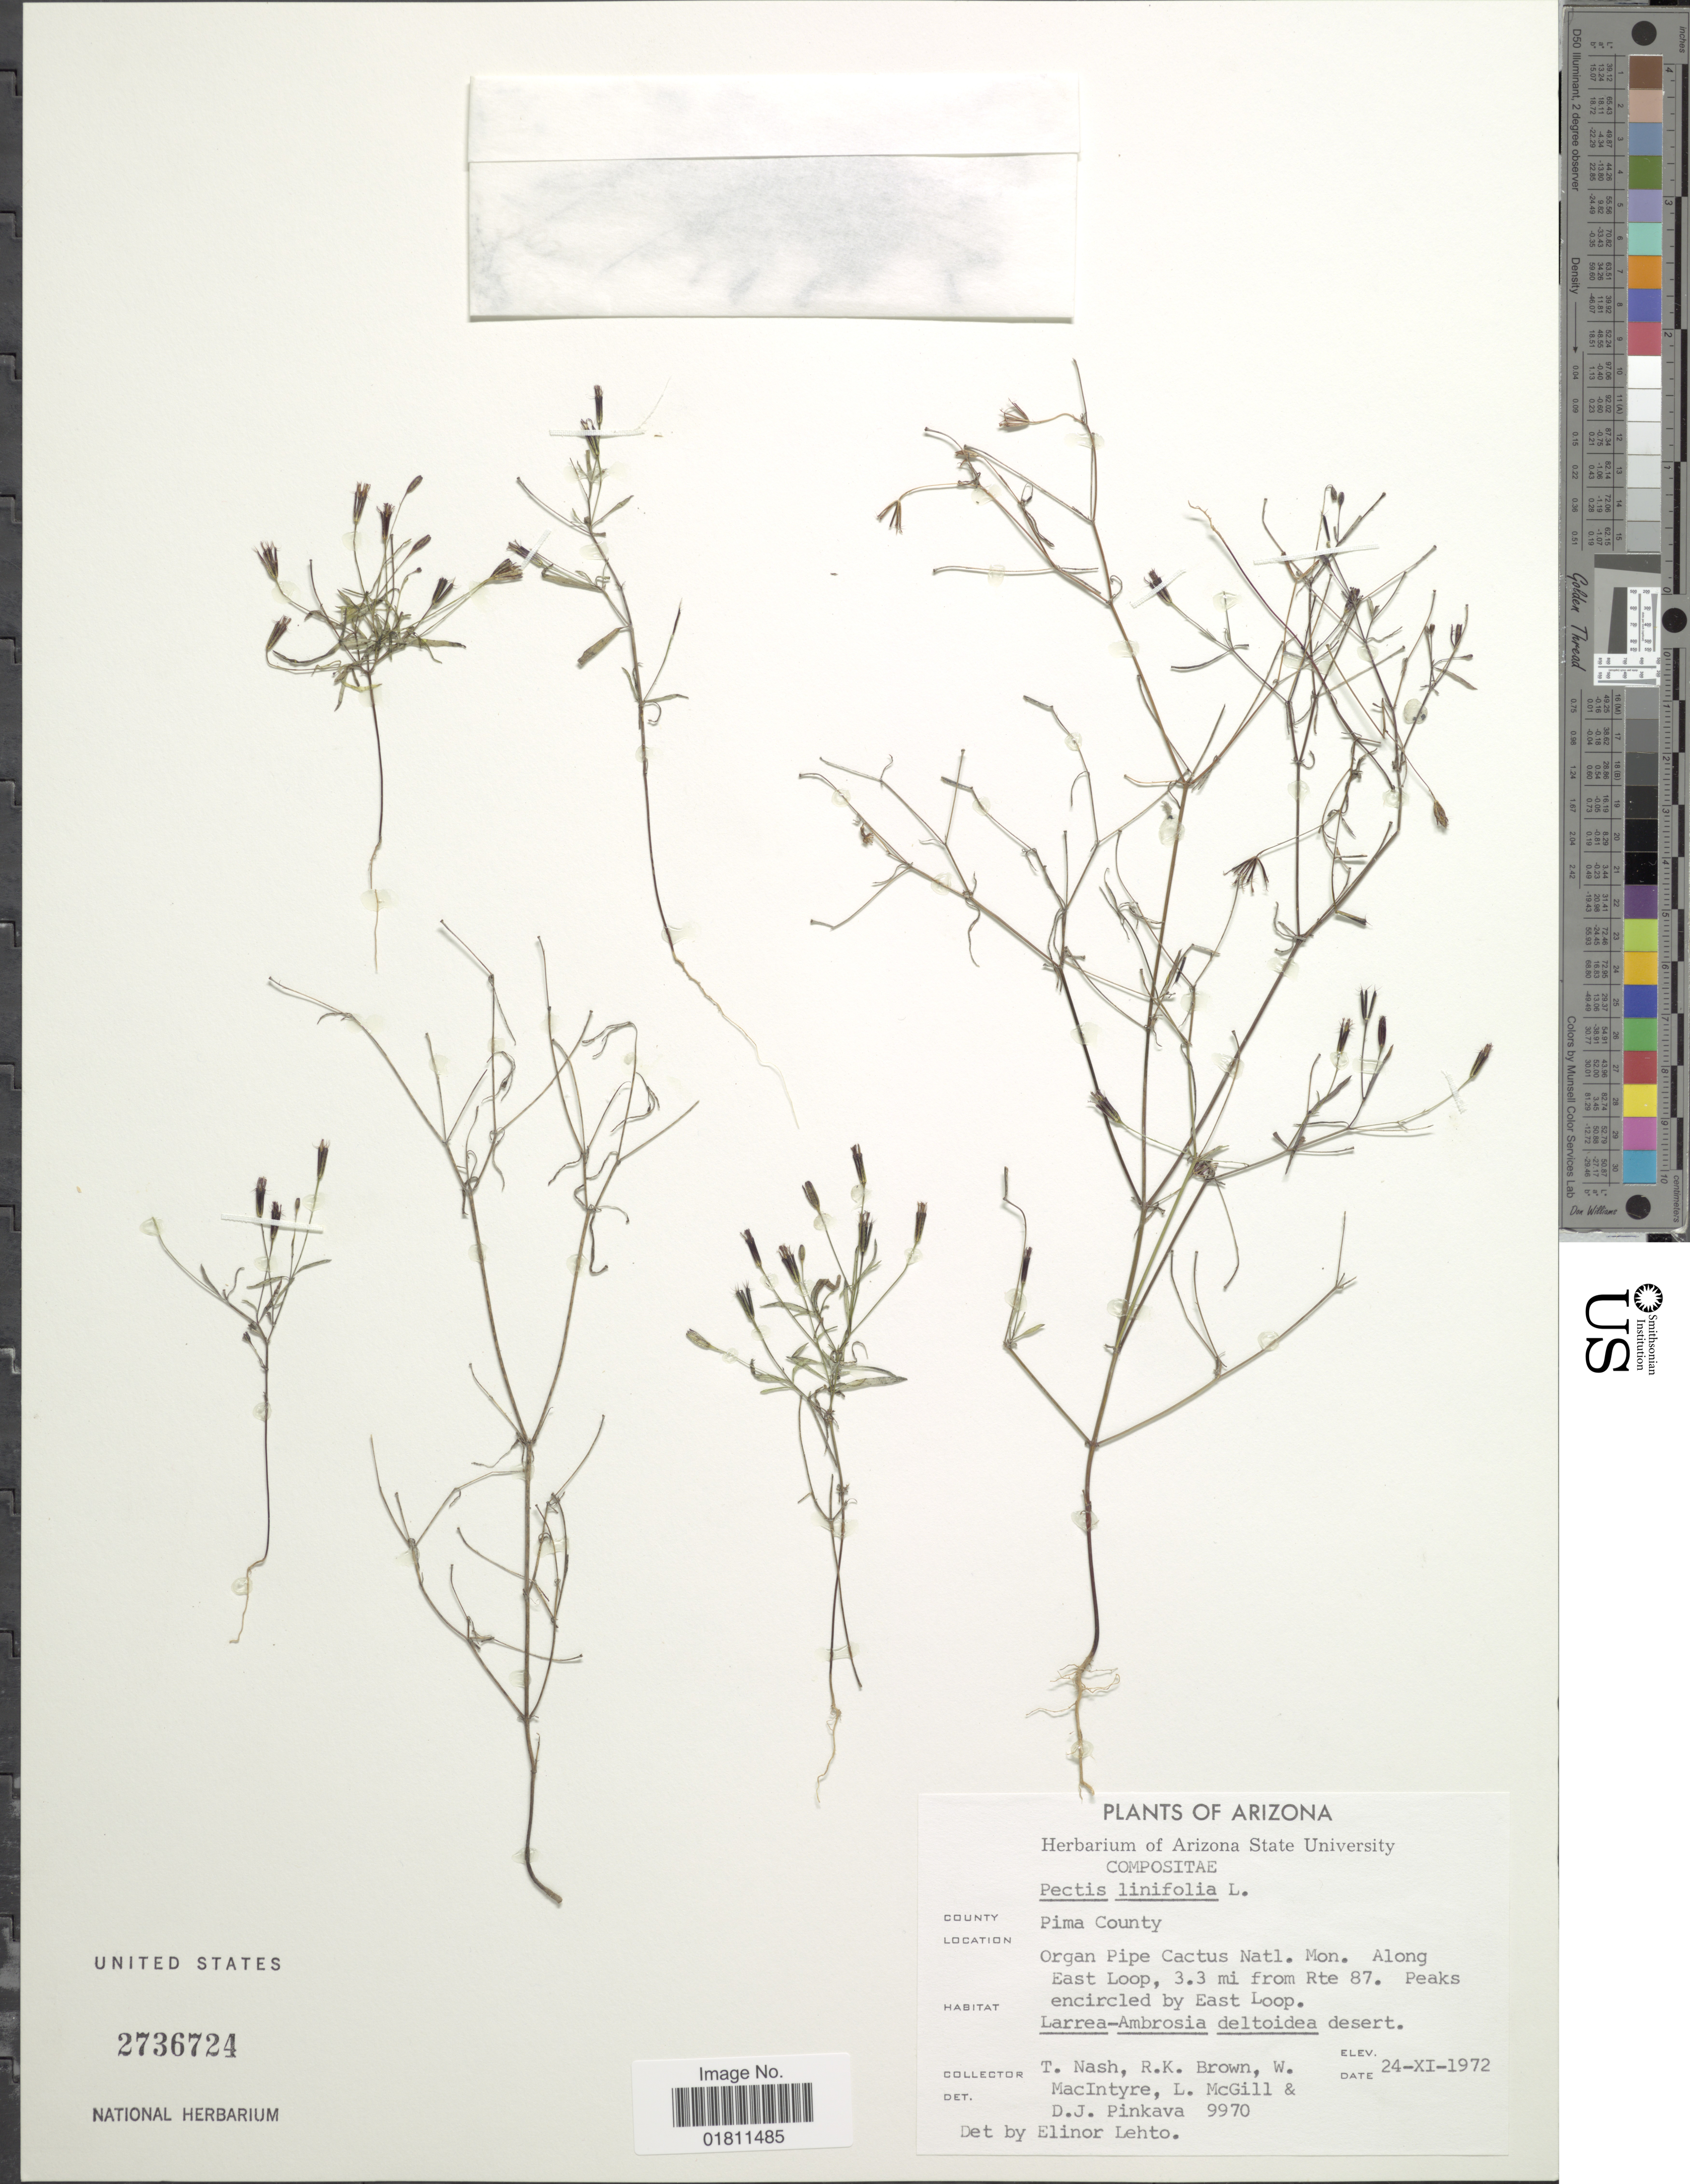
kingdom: Plantae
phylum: Tracheophyta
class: Magnoliopsida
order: Asterales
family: Asteraceae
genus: Pectis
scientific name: Pectis linifolia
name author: L.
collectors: T. Nash, R. K. Brown, W. Macintyre, L. McGill & D. J. Pinkava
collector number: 9970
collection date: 1972-11-24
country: United States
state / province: Arizona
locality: Arizona. Pima County, Organ Pipe Cactus Natl. Mon. Along East Loop, 3.3 mi from Rte 87. Peaks encircled by East Loop.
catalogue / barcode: US 2736724